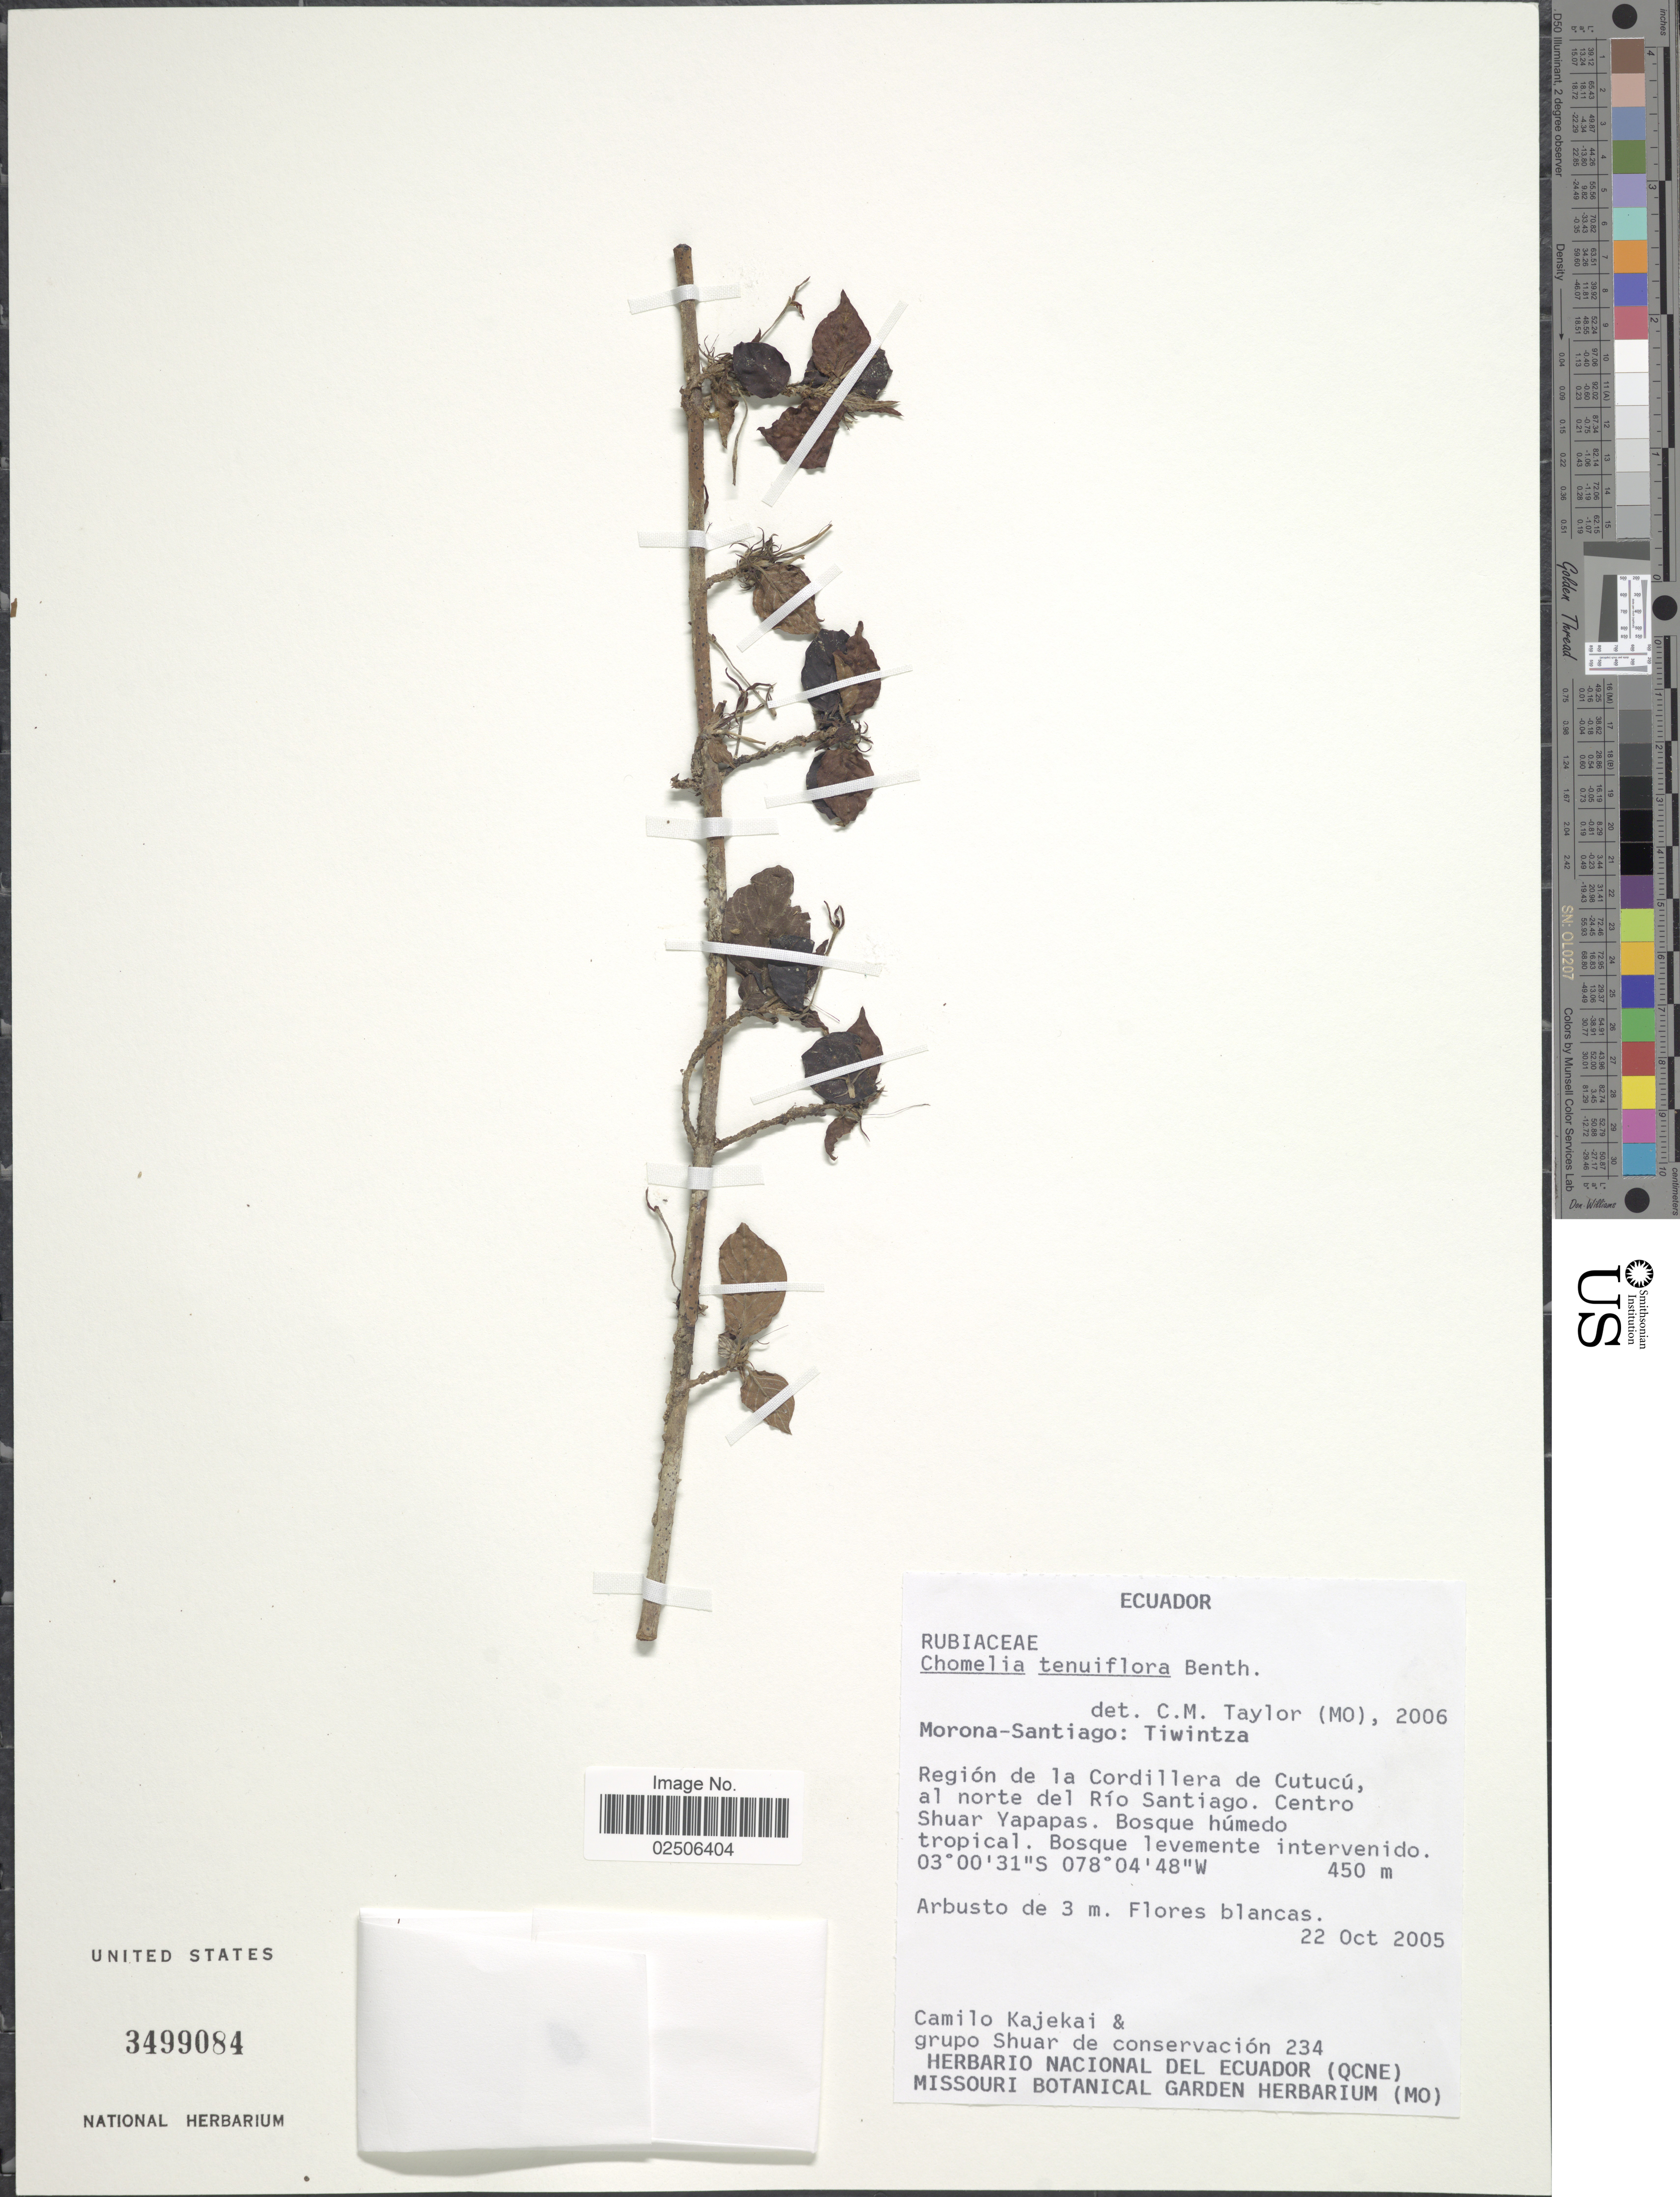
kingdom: Plantae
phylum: Tracheophyta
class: Magnoliopsida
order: Gentianales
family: Rubiaceae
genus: Chomelia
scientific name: Chomelia tenuiflora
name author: Benth.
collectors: C. Kajekai & Grupo Shuar de conservación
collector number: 234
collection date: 2005-10-22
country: Ecuador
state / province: Morona-Santiago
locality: Twintza, region de la Cordillera de Cutucu, al norte del Rio Santiago, Centro Shar Yapapas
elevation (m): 450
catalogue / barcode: US 3499084